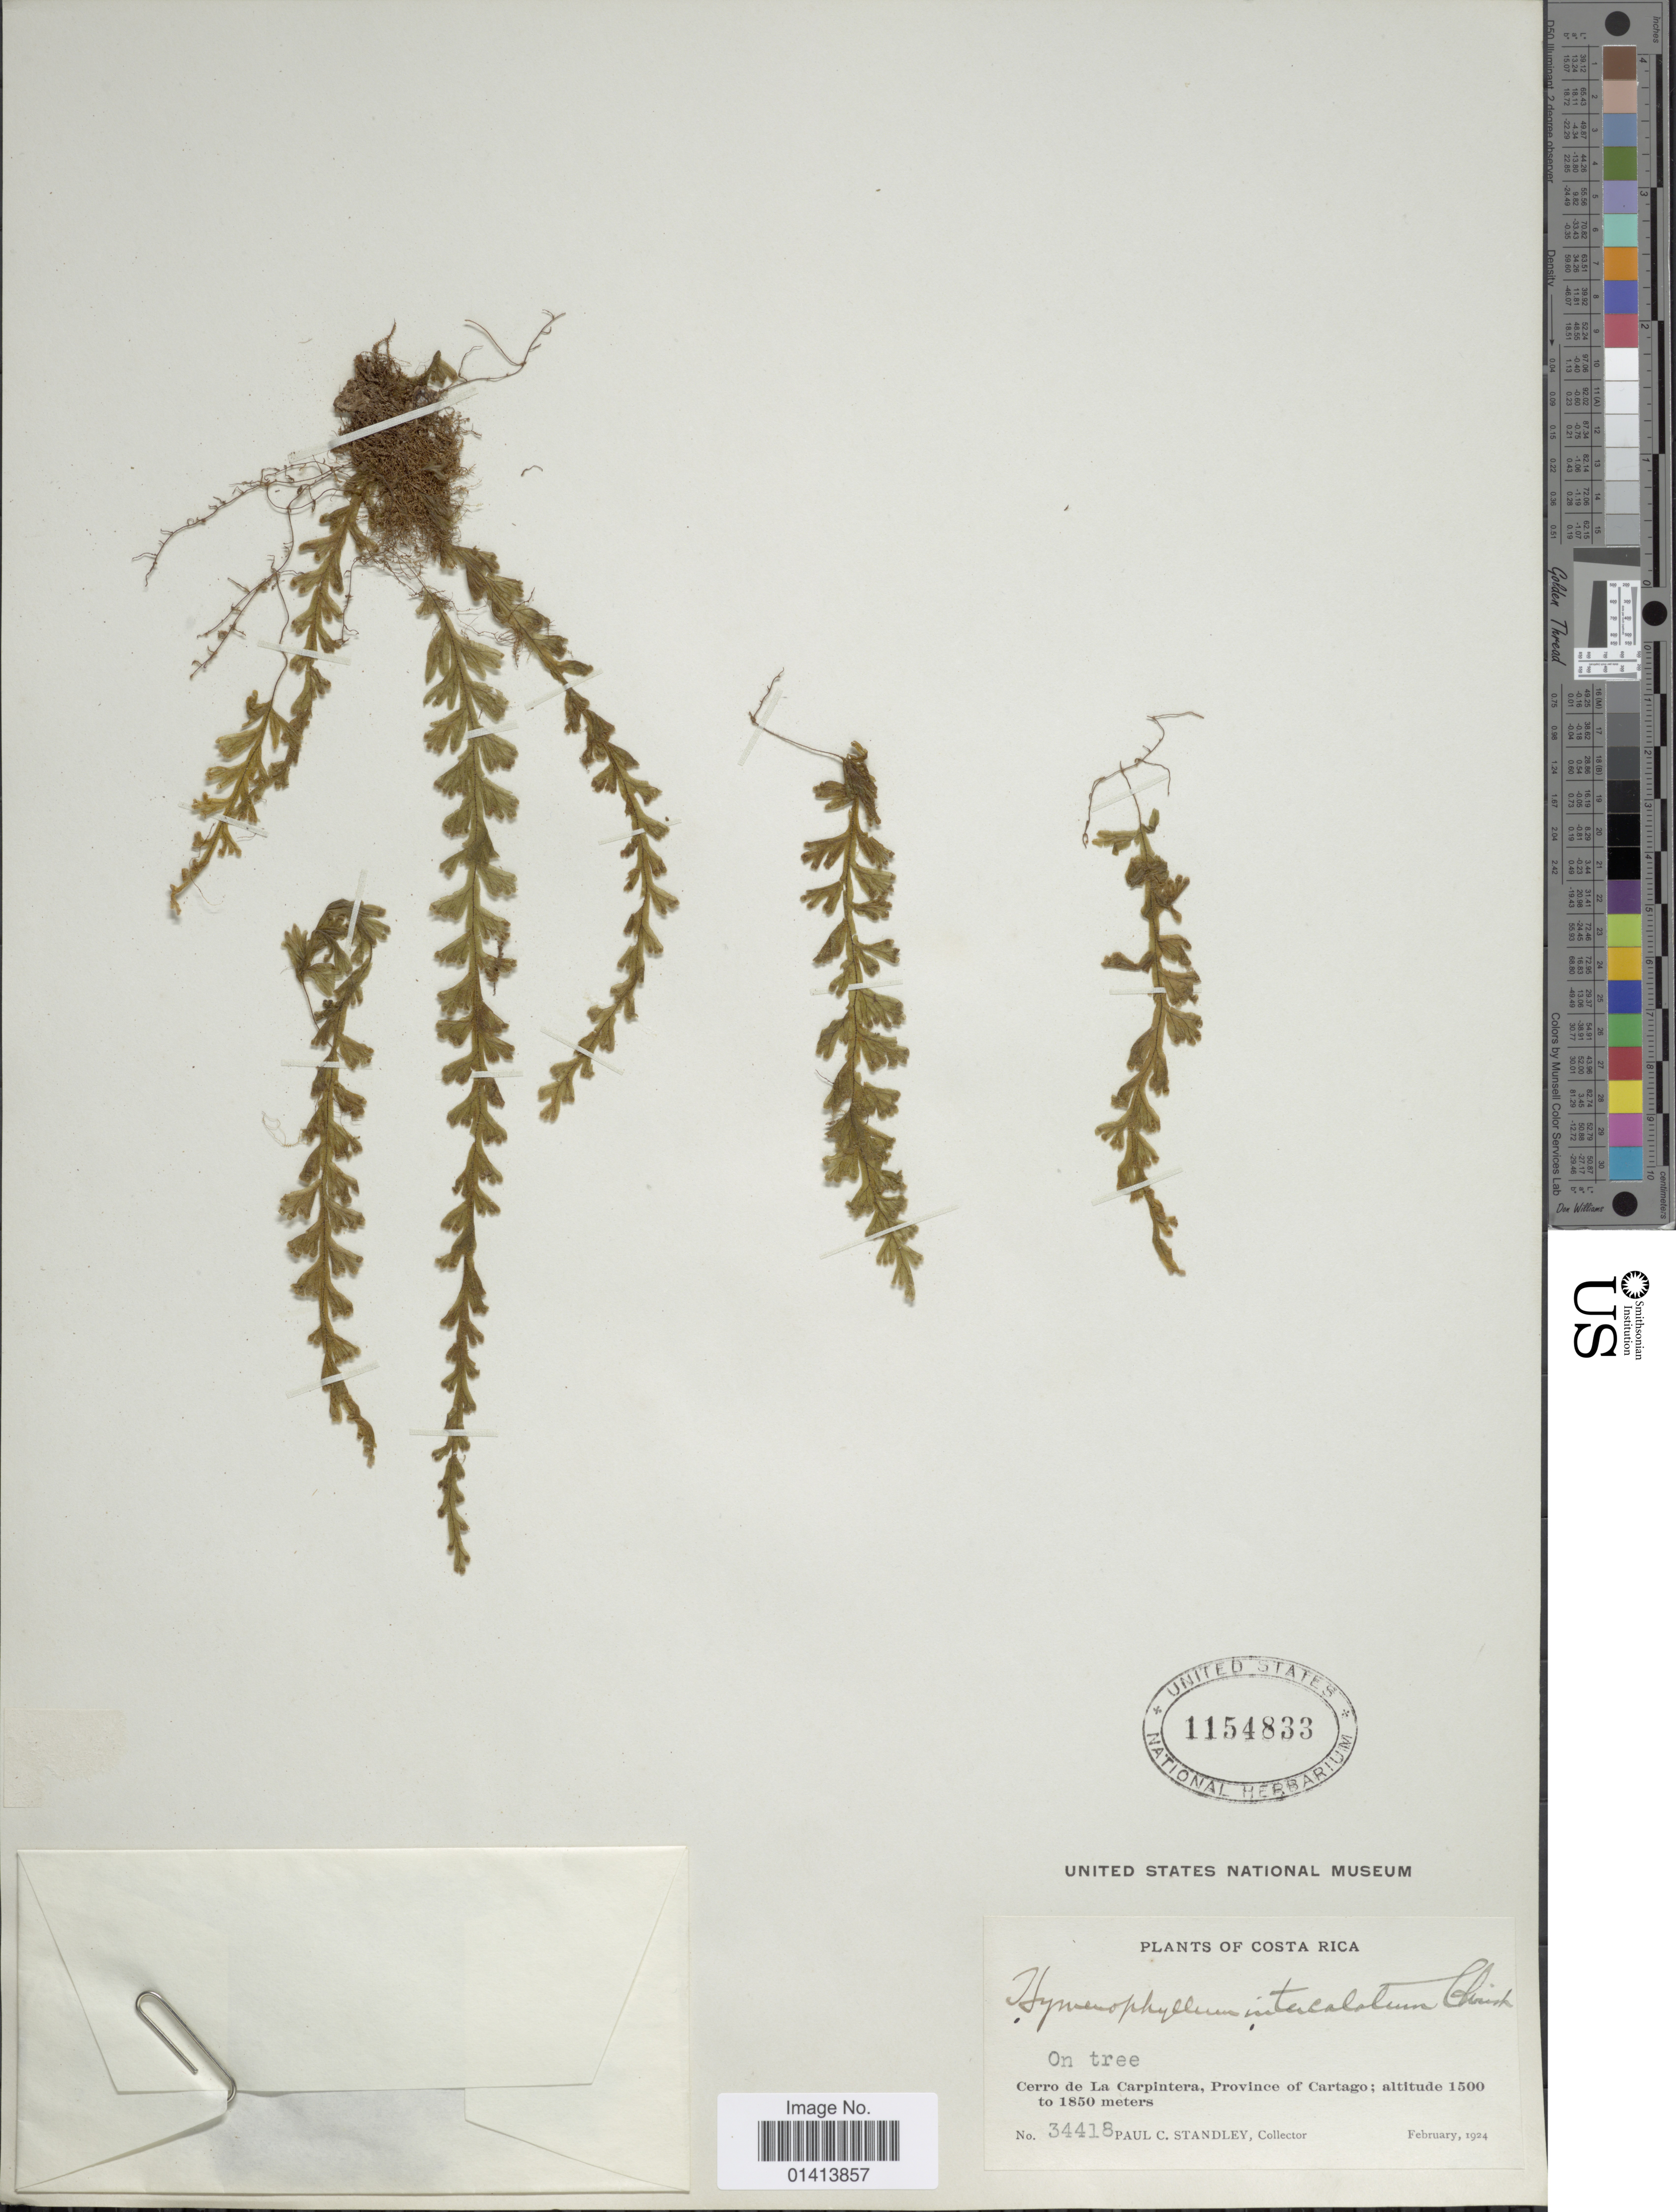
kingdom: Plantae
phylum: Tracheophyta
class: Polypodiopsida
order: Hymenophyllales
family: Hymenophyllaceae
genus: Hymenophyllum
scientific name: Hymenophyllum fragile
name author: (Hedw.) C.V. Morton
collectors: P. C. Standley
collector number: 34418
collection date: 1924-02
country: Costa Rica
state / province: Cartago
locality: Cerro de La Carpintera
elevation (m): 1500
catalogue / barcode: US 1154833